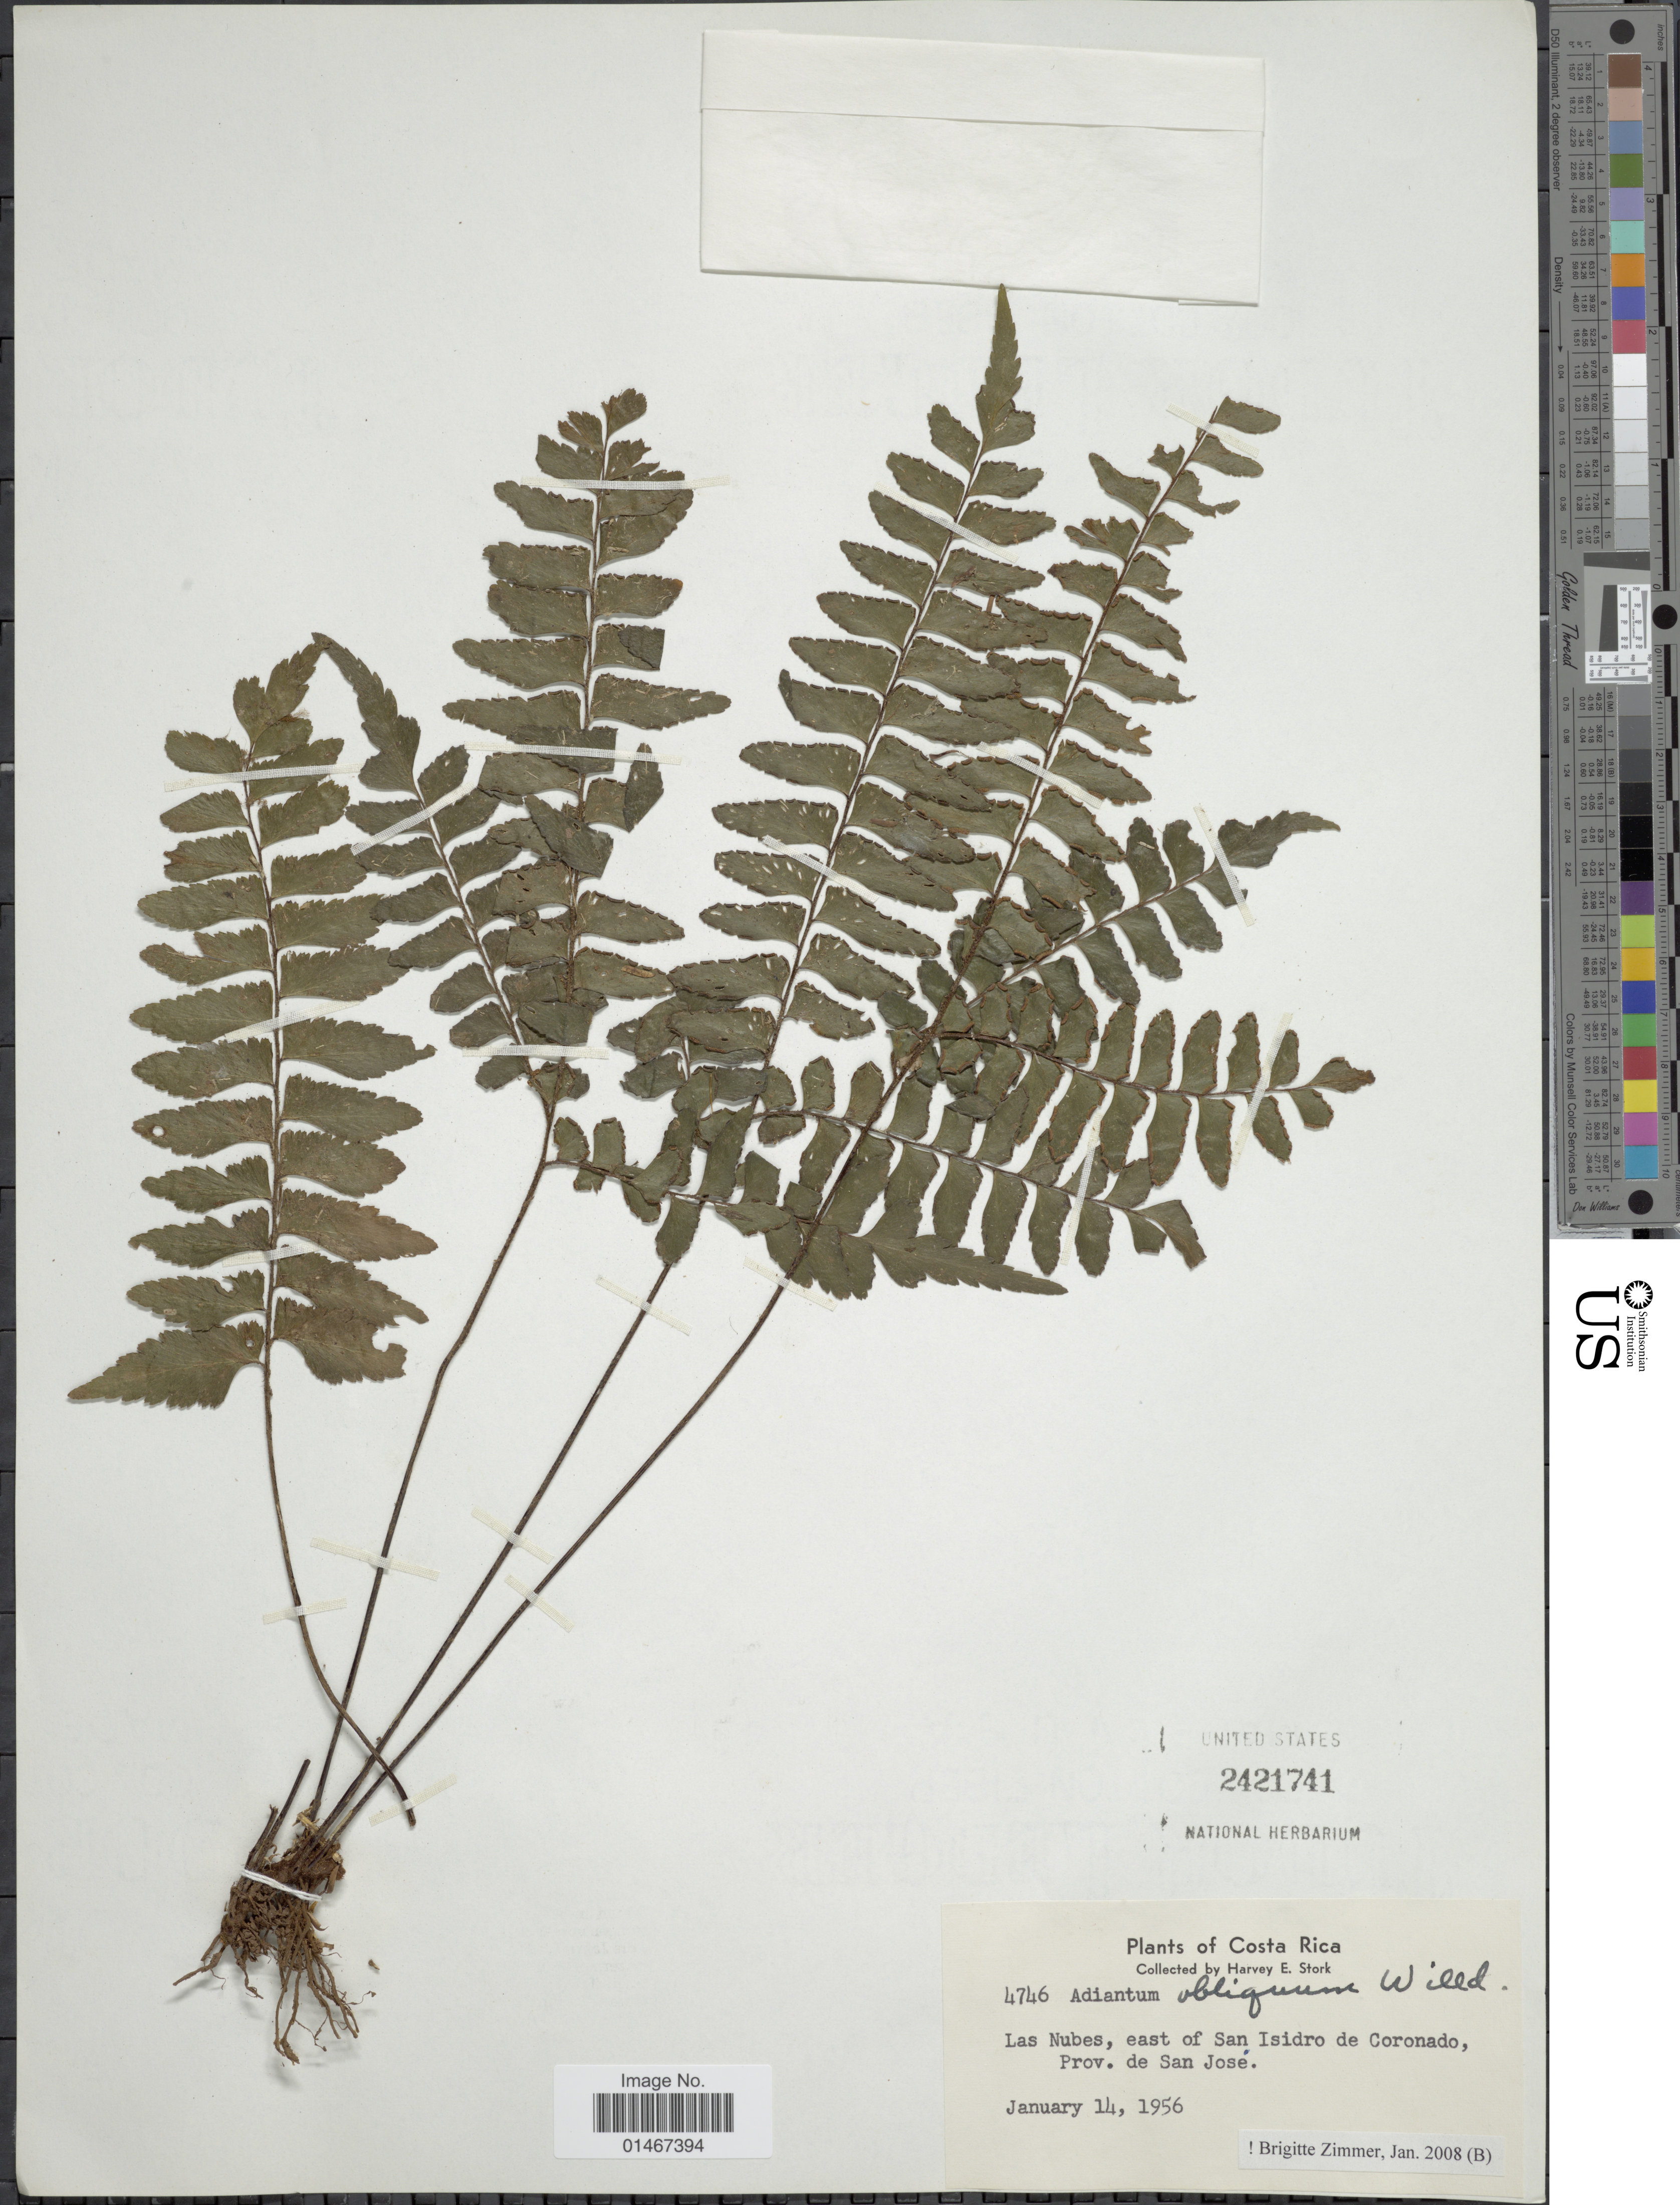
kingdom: Plantae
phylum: Tracheophyta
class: Polypodiopsida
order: Polypodiales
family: Pteridaceae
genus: Adiantum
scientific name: Adiantum obliquum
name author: Willd.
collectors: H. E. Stork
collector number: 4746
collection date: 1956-01-14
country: Costa Rica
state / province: San José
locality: Las Nubes, east of San Isidro de Coronado, Prov. de San Jose.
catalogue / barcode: US 2421741